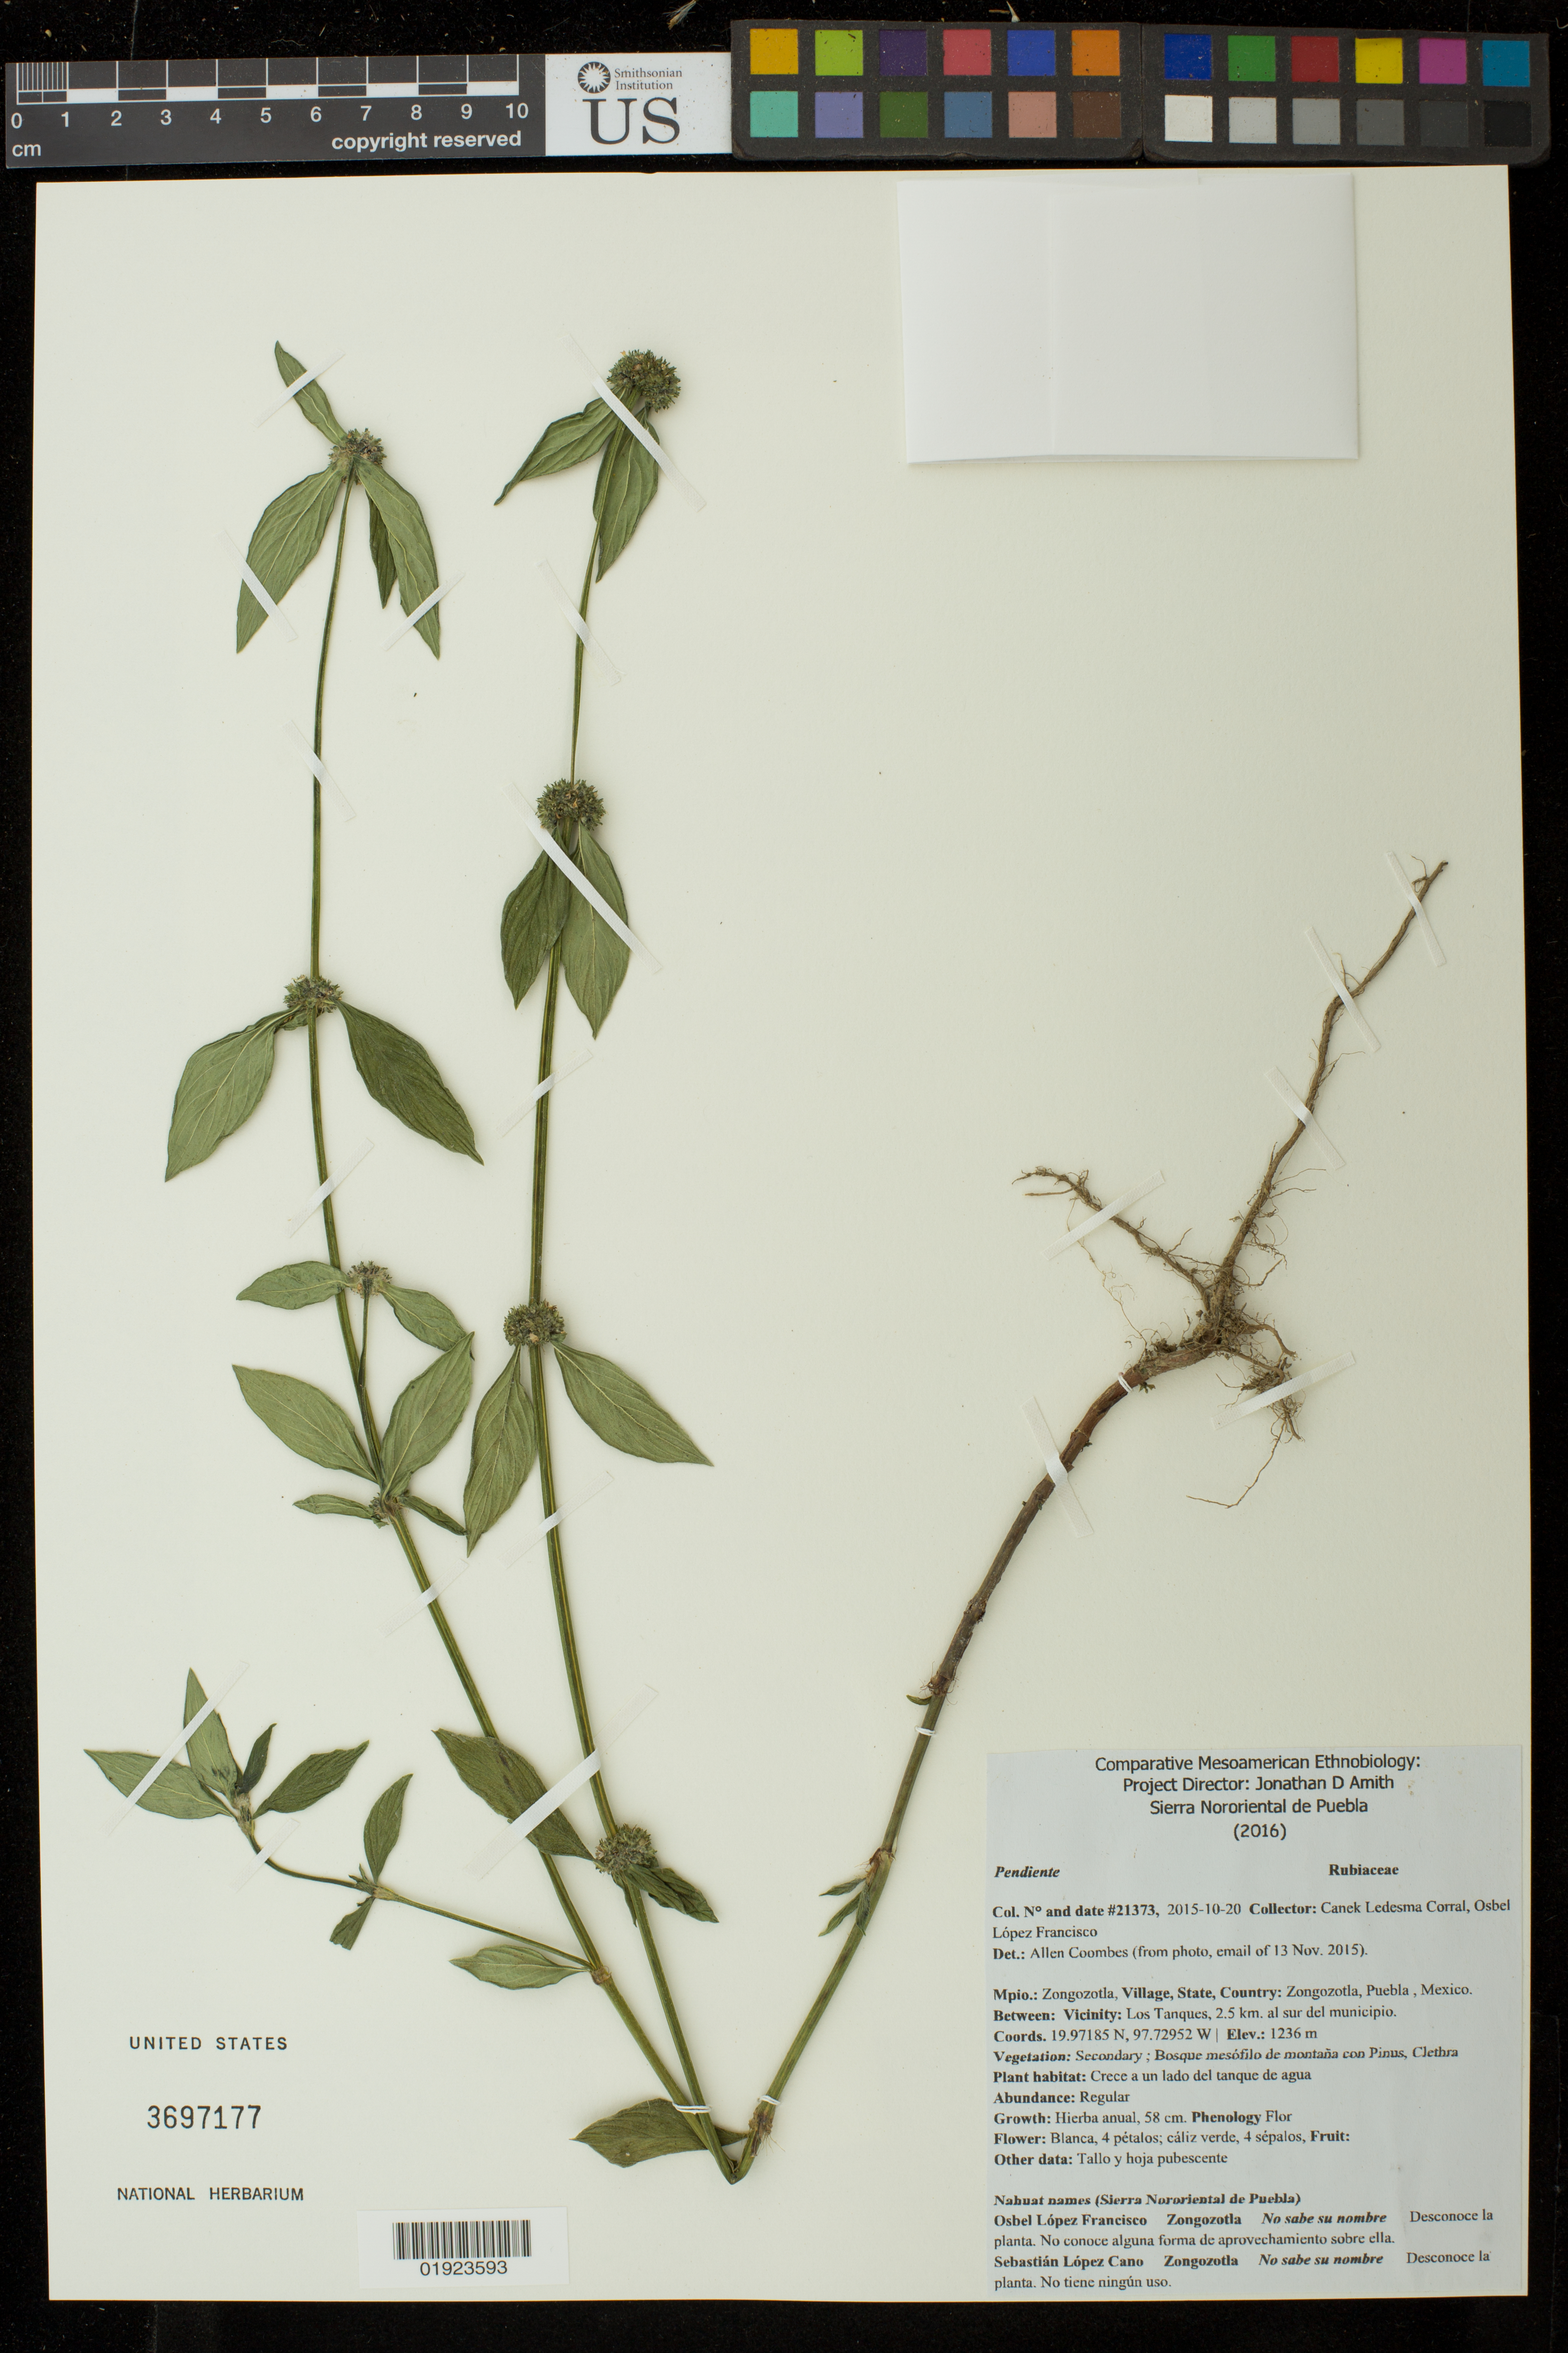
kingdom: Plantae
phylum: Tracheophyta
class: Magnoliopsida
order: Gentianales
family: Rubiaceae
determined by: Coombes, Allen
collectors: Canek Ledesma C. & O. Francisco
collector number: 21373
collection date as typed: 2015-10-20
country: Mexico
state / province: Puebla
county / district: Zongozotla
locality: Los Tanques, 2.5 km. al sur del municipio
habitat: Secondary; Bosque mesofilo de montana con Pinus, Clethra, crece a un lado del tanque de agua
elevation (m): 1236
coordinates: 19.97185 N, 97.72952 W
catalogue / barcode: US 3697177